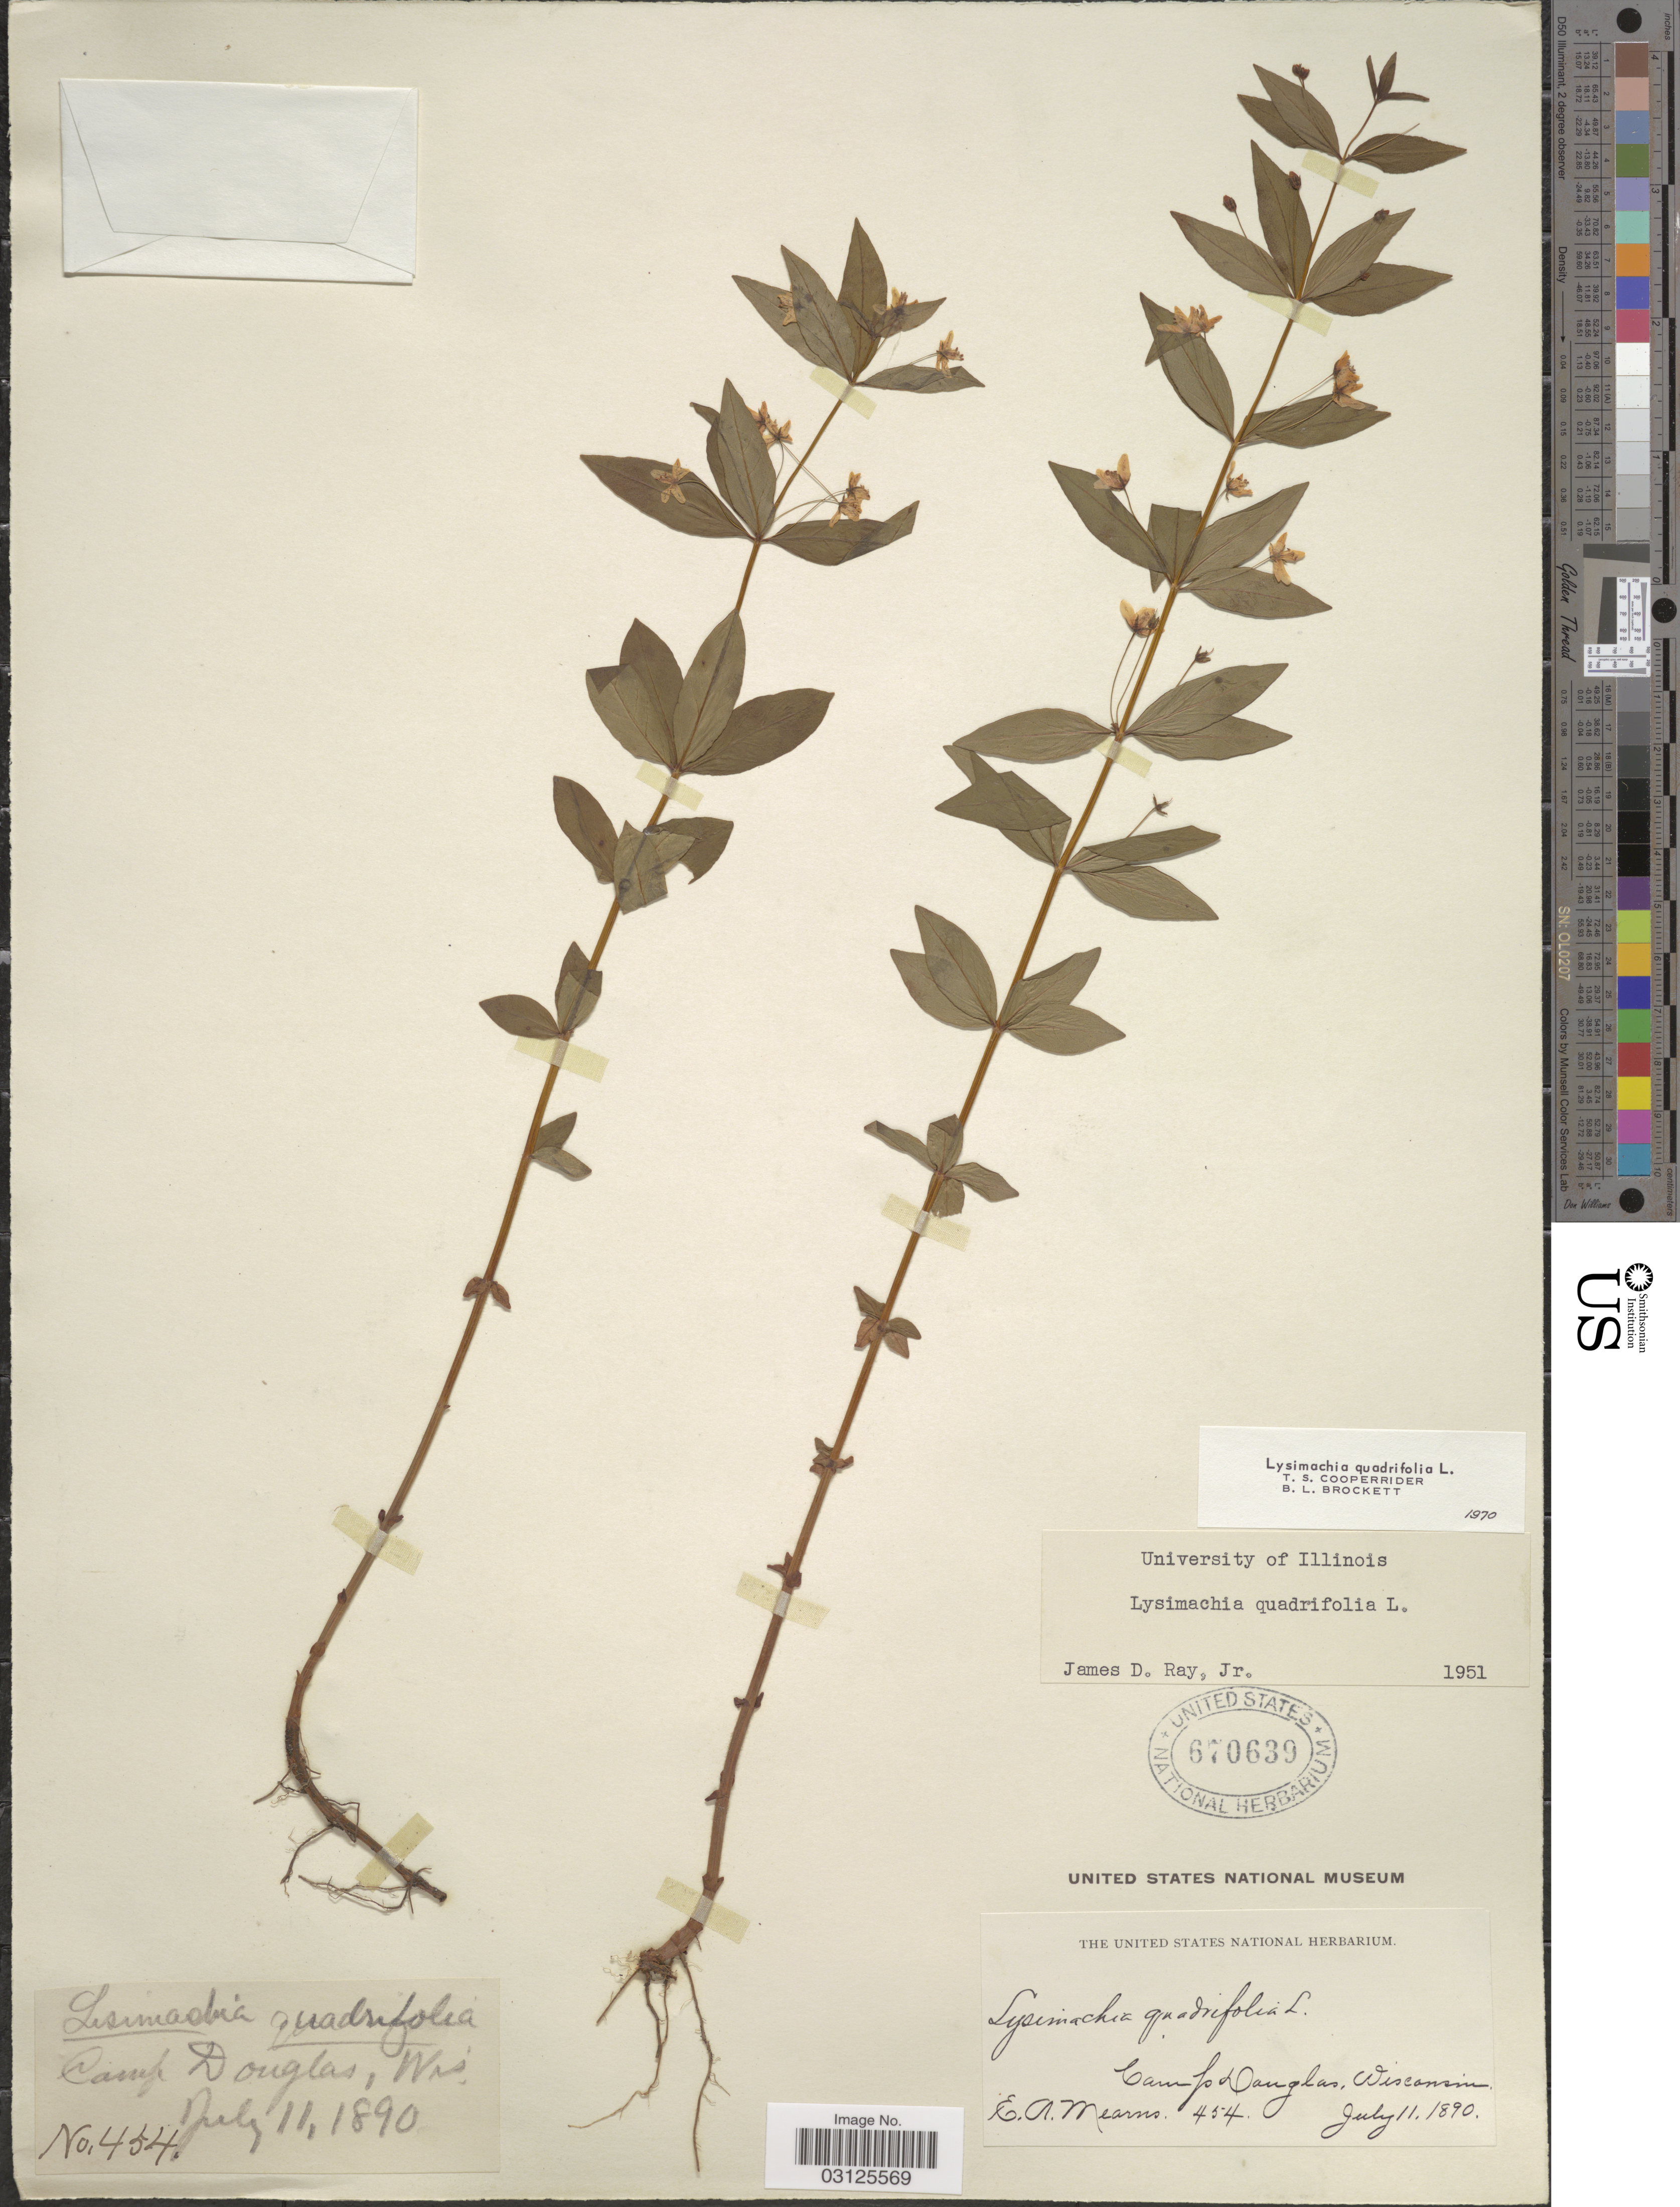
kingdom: Plantae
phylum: Tracheophyta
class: Magnoliopsida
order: Ericales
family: Primulaceae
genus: Lysimachia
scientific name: Lysimachia quadrifolia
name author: L.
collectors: E. A. Mearns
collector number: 454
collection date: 1890-07-11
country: United States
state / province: Wisconsin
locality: Camp Douglas.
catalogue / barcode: US 670639